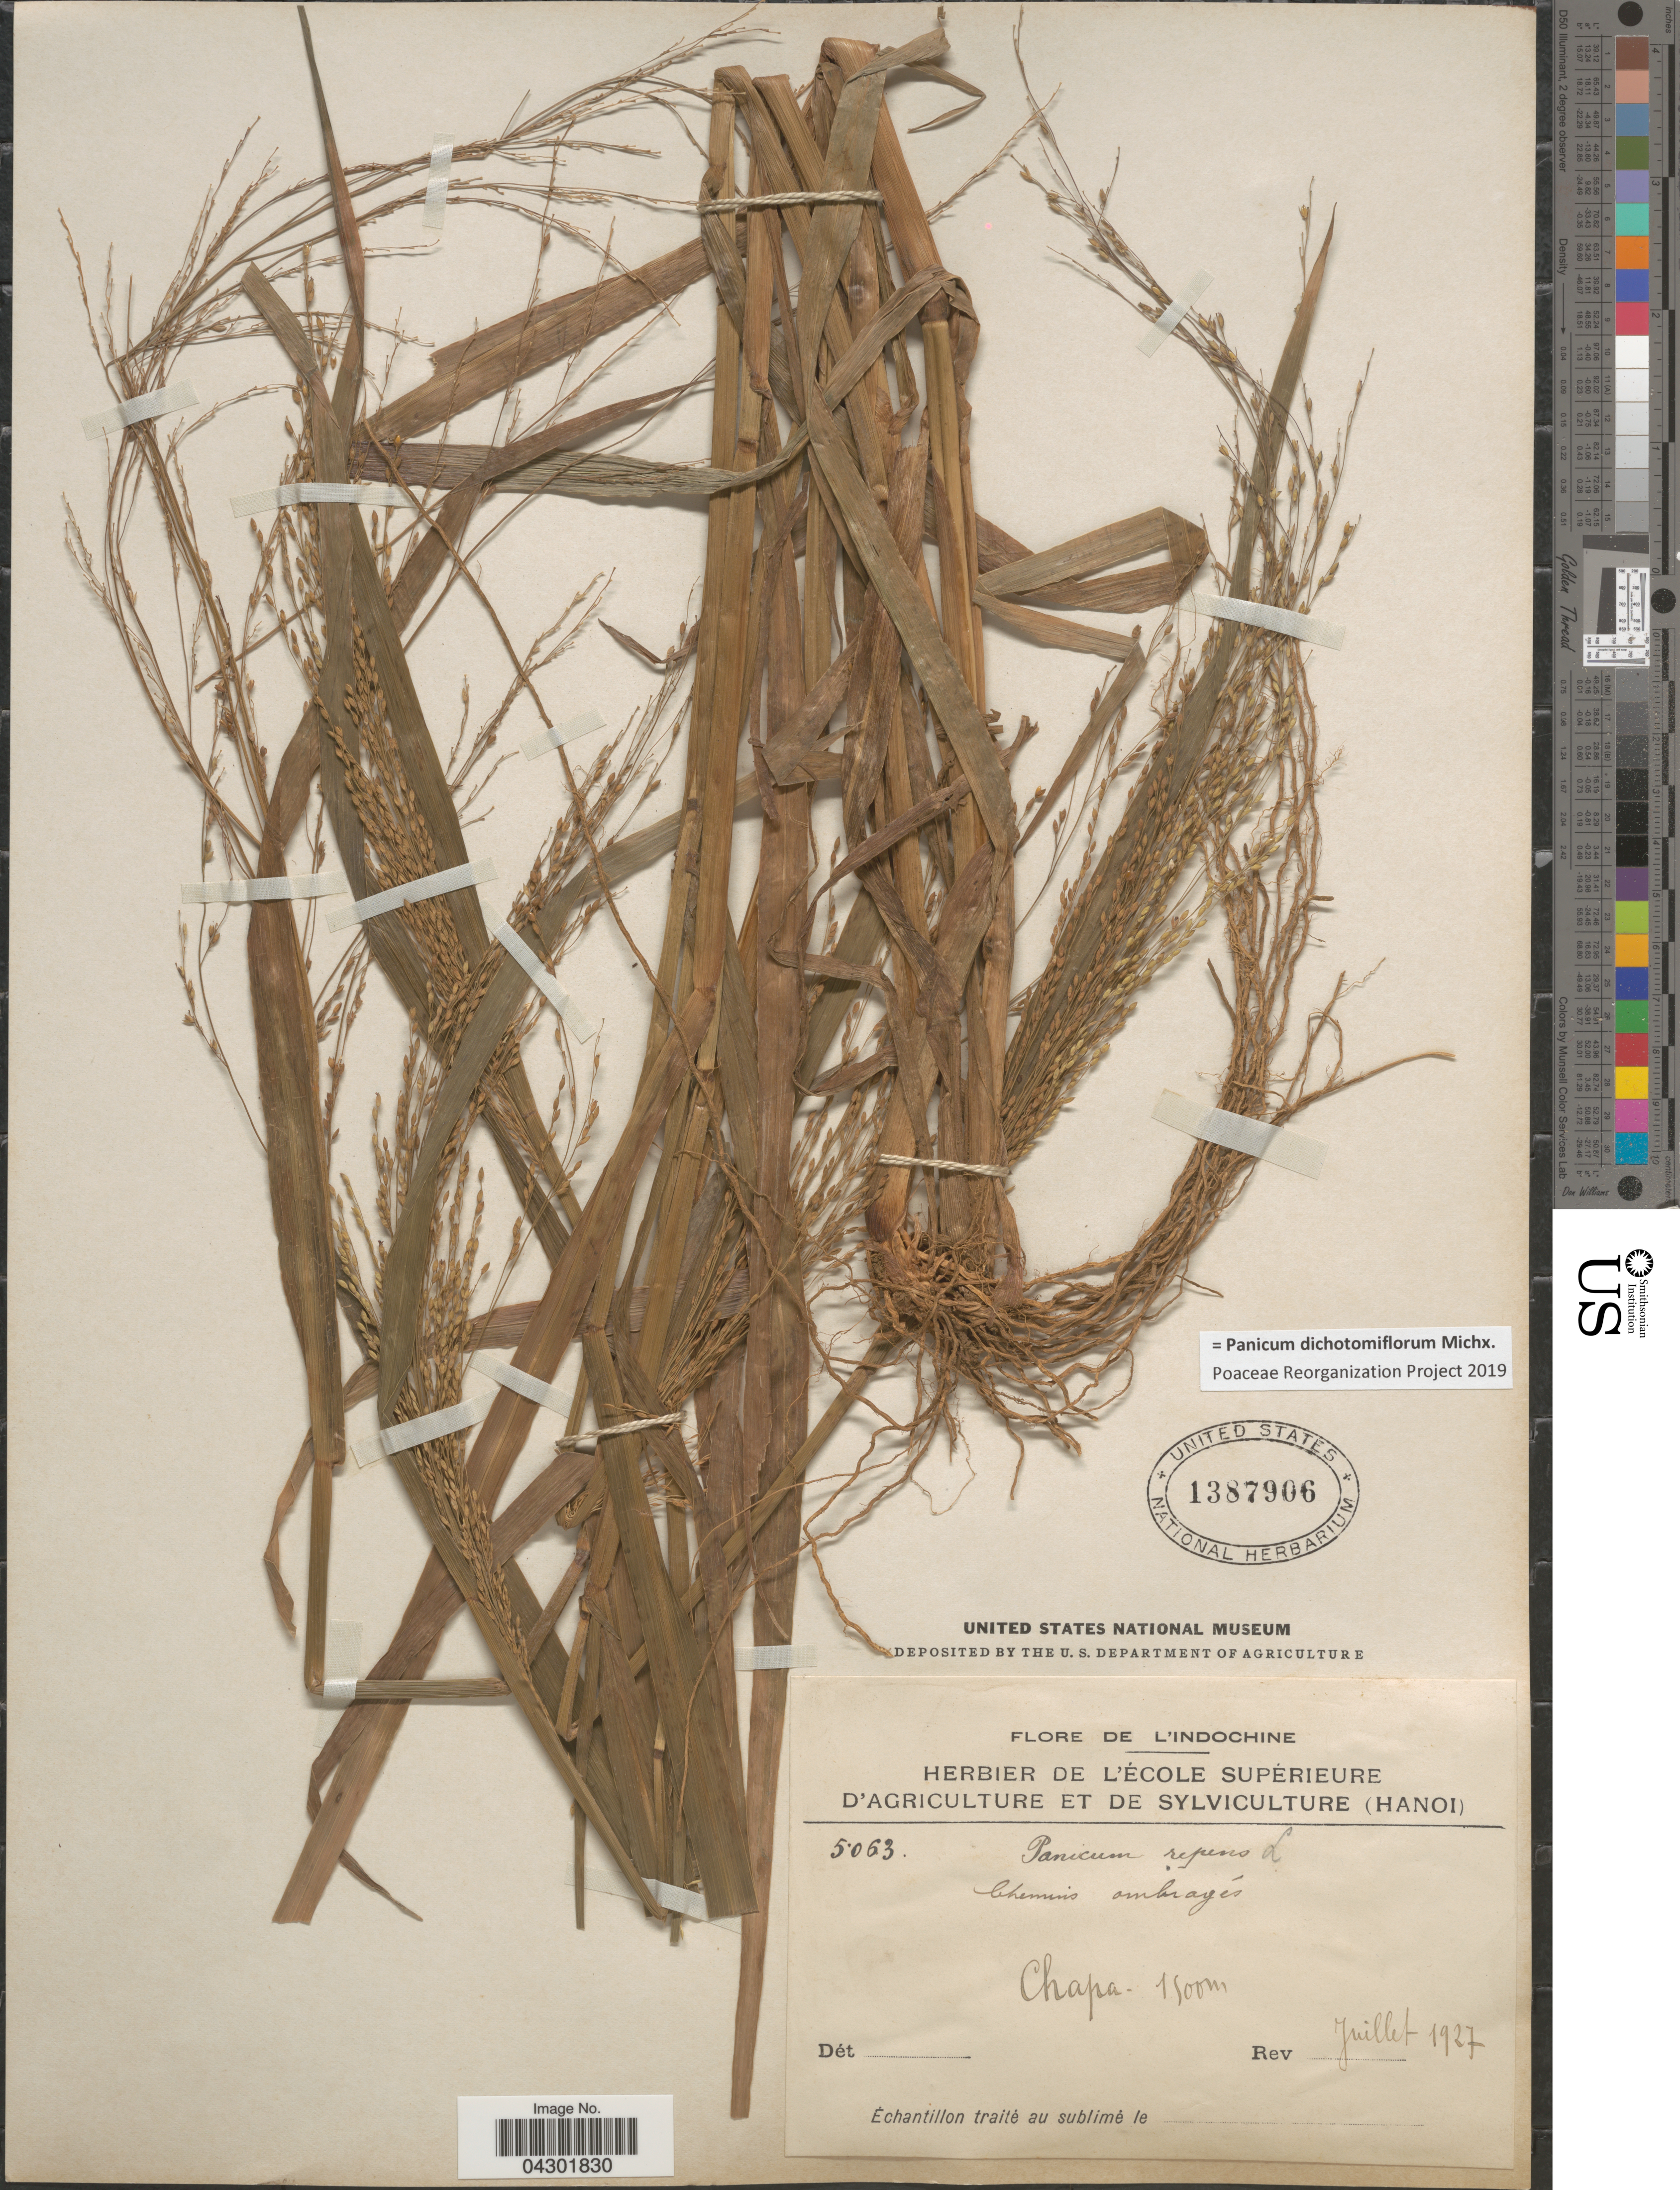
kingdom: Plantae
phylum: Tracheophyta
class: Liliopsida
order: Poales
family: Poaceae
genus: Panicum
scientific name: Panicum dichotomiflorum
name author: Michx.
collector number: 5063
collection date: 1927-07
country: Vietnam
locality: L'Indochine. Chemins ombragés. Chapa.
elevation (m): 1500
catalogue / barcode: US 1387906